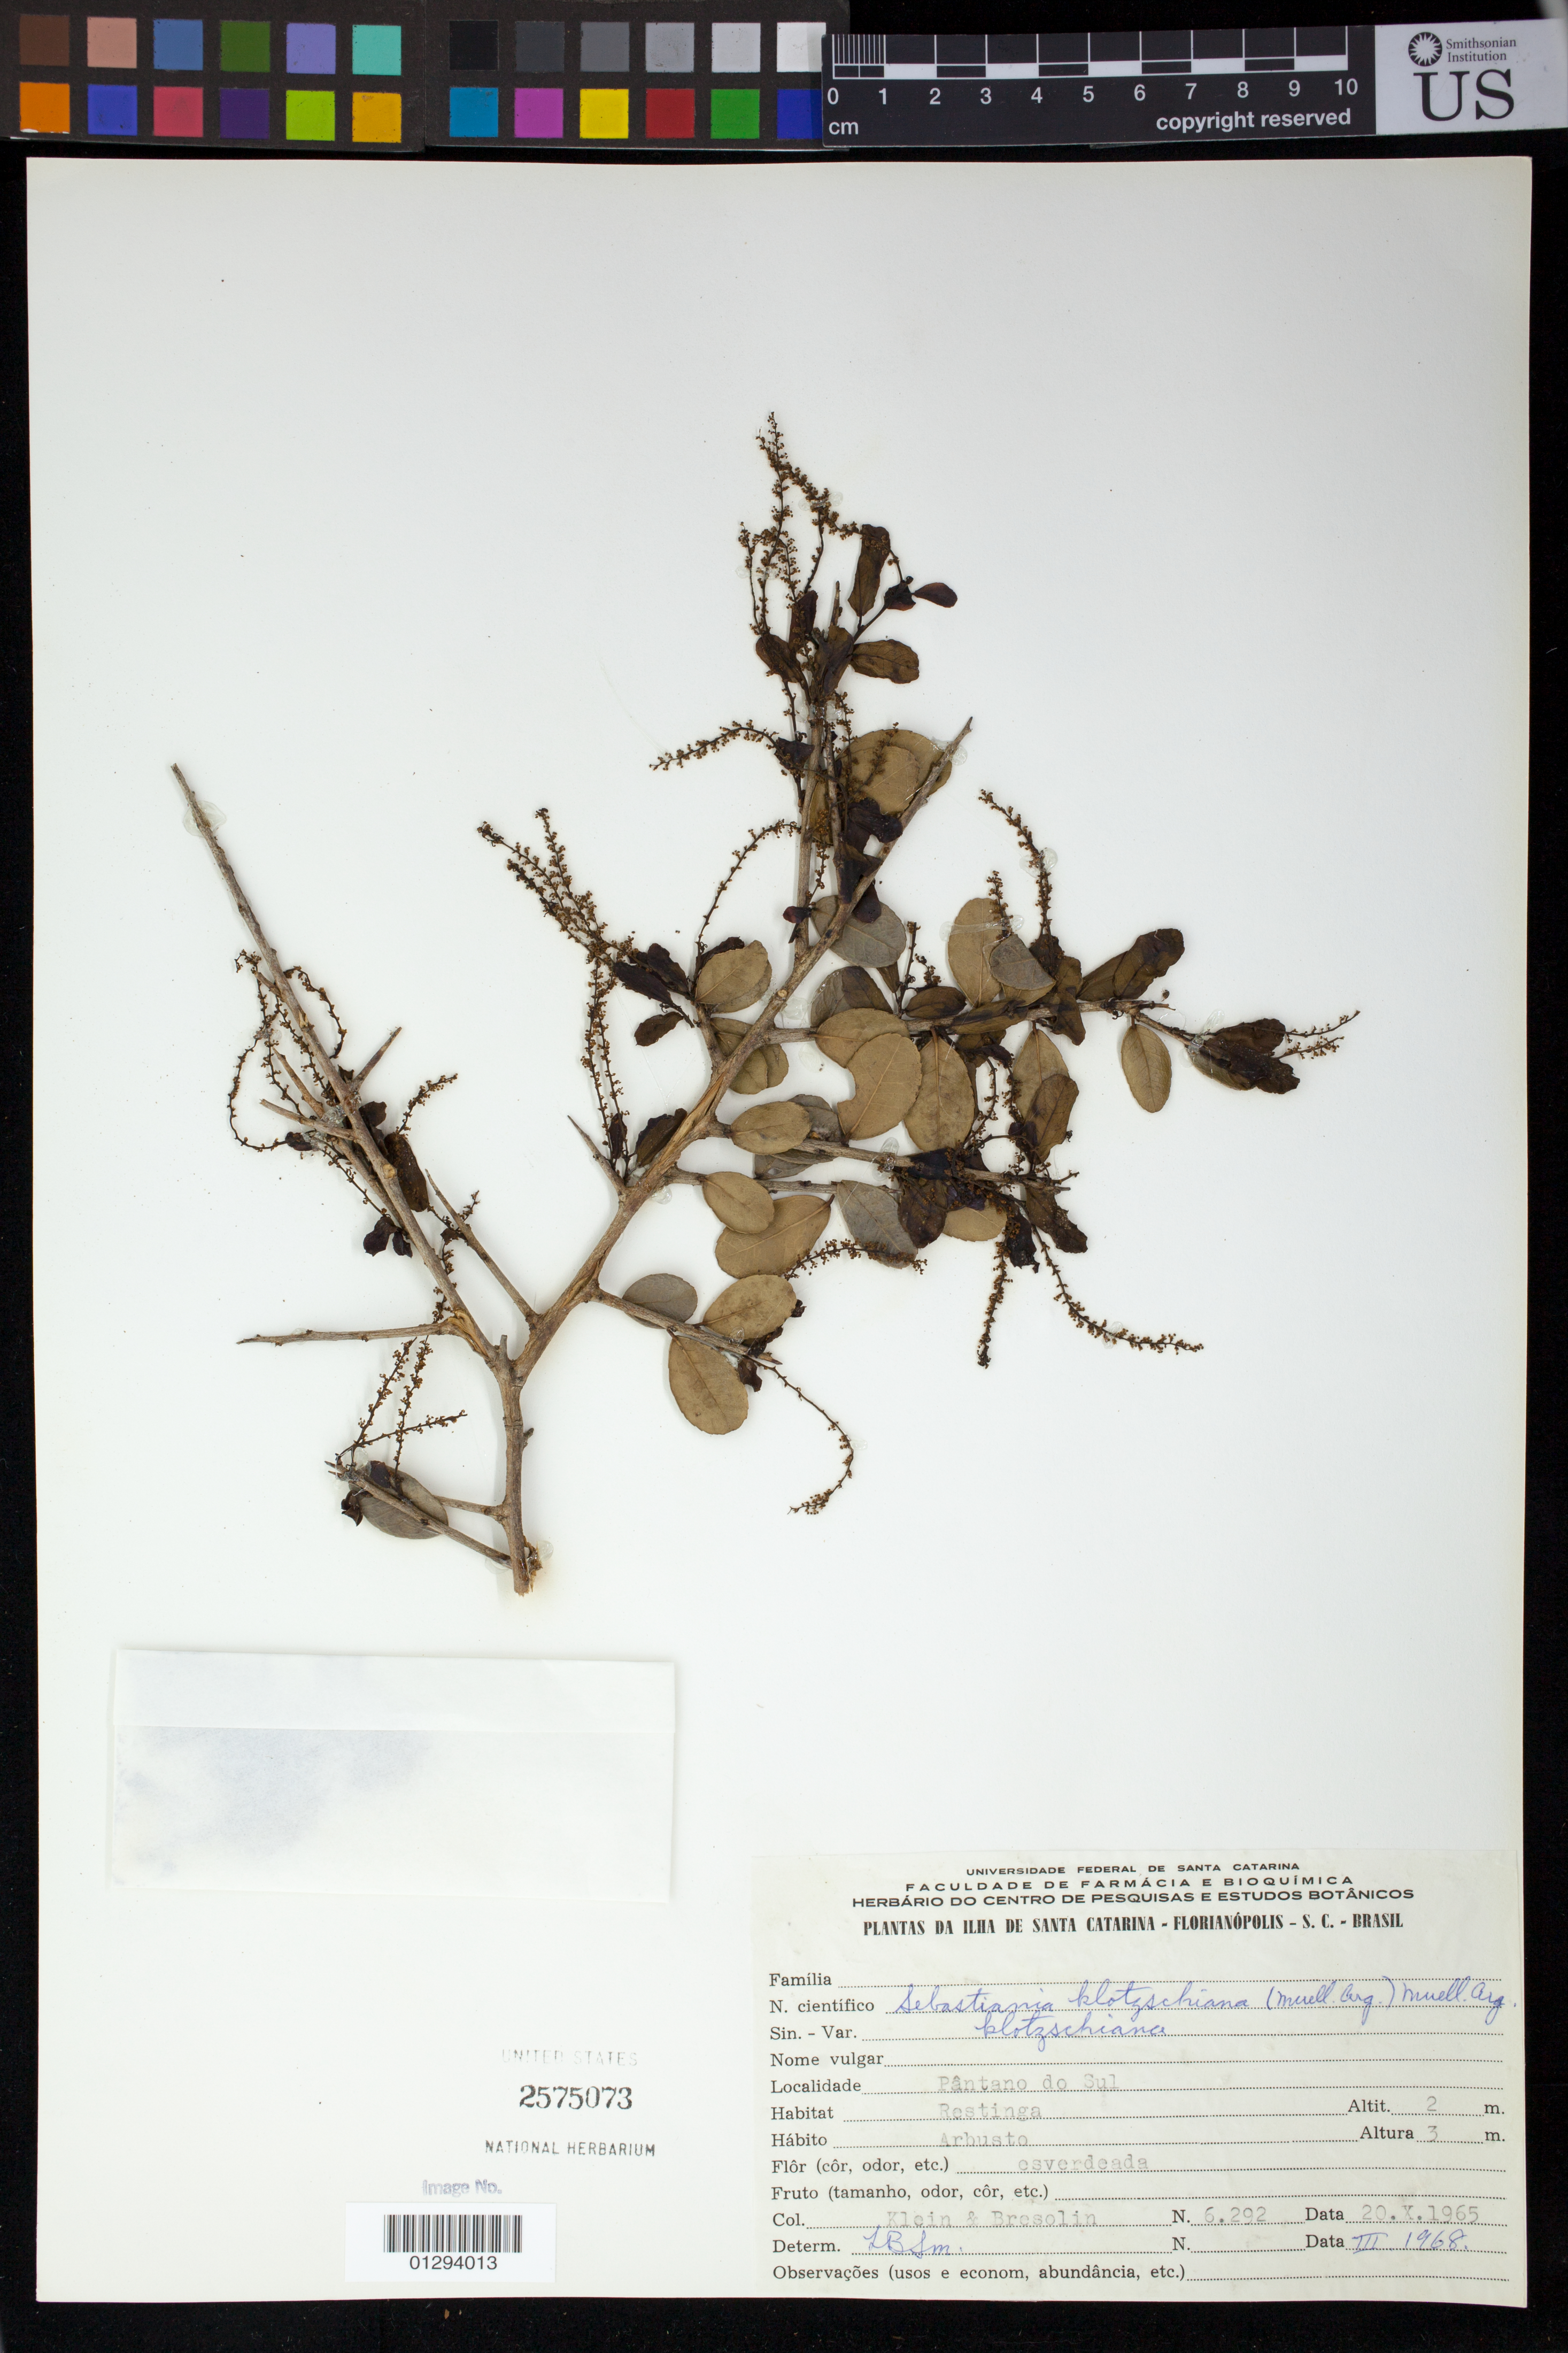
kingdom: Plantae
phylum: Tracheophyta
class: Magnoliopsida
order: Malpighiales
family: Euphorbiaceae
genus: Sebastiania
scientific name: Sebastiania commersoniana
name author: (Baill.) L.B. Sm. & Downs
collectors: R. M. Klein & A. Bresolin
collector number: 6292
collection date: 1965-10-20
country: Brazil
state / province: Santa Catarina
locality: Pantano do Sul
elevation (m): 2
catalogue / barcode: US 2575073